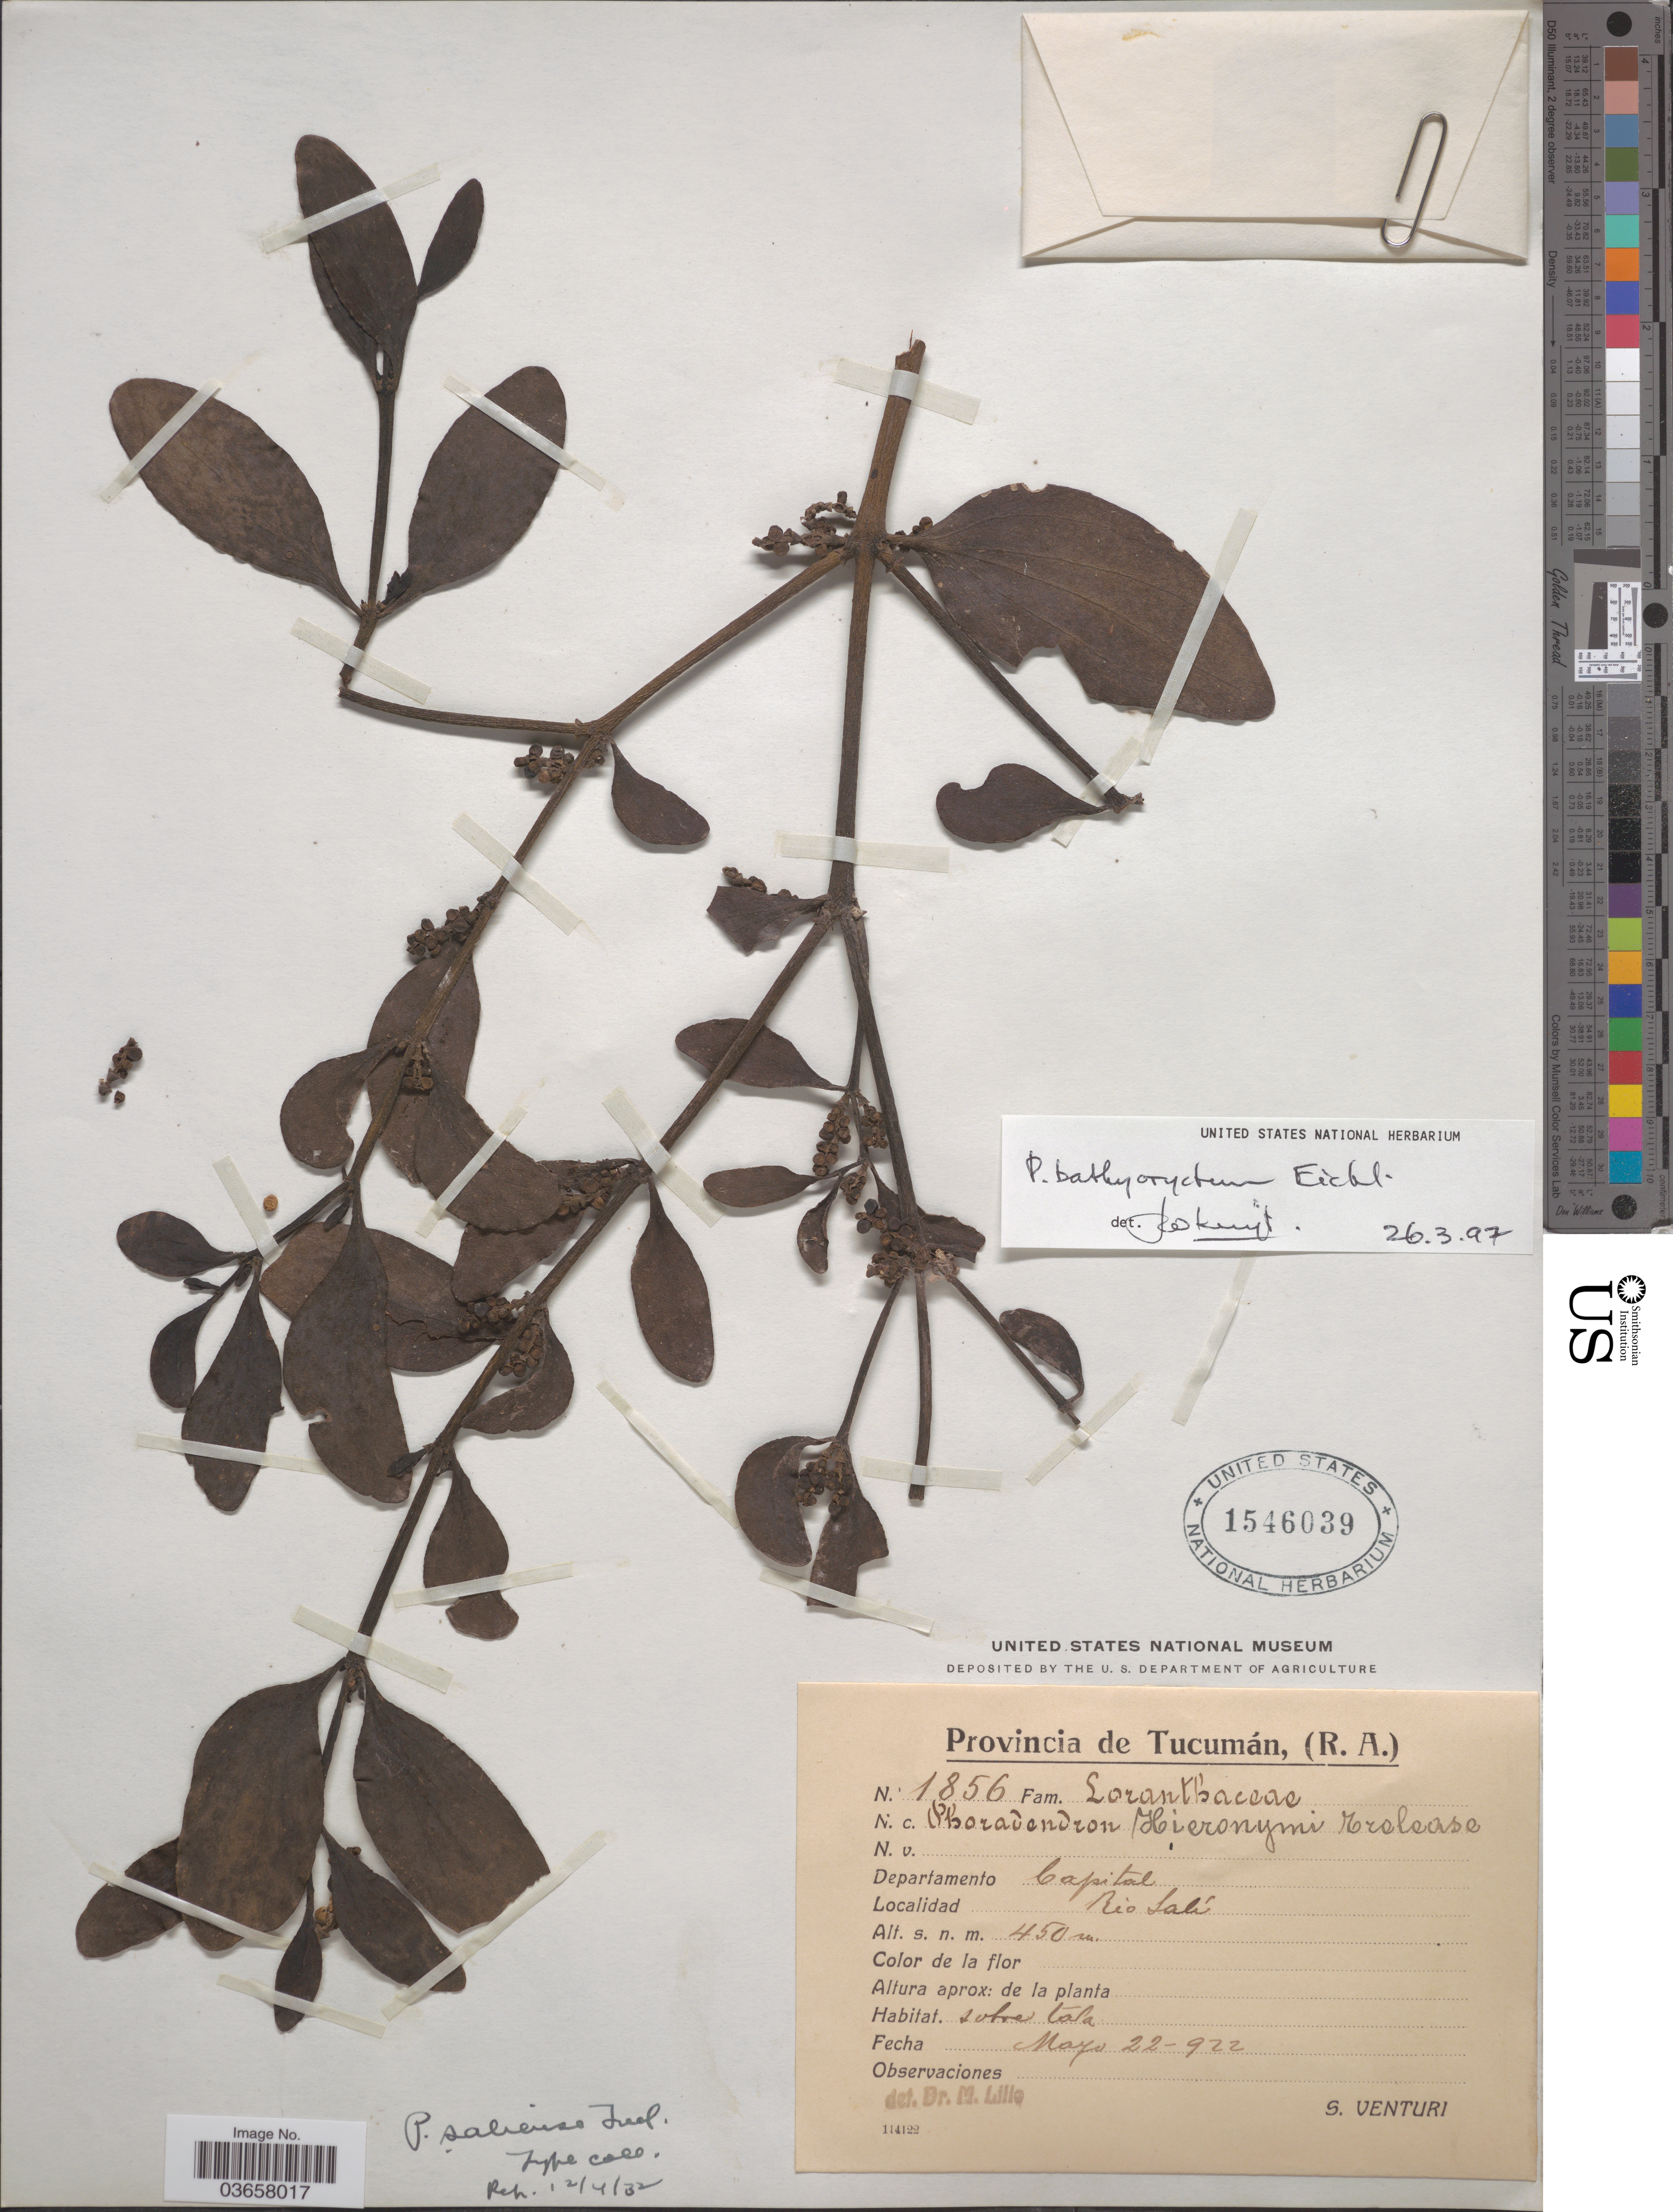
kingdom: Plantae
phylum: Tracheophyta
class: Magnoliopsida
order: Santalales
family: Viscaceae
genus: Phoradendron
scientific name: Phoradendron bathyoryctorum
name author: Eichler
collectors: S. Venturi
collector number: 1856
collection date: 1922-05-22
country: Argentina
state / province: Tucuman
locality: Departamento Capital. Rio Salí.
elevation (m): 450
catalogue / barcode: US 1546039